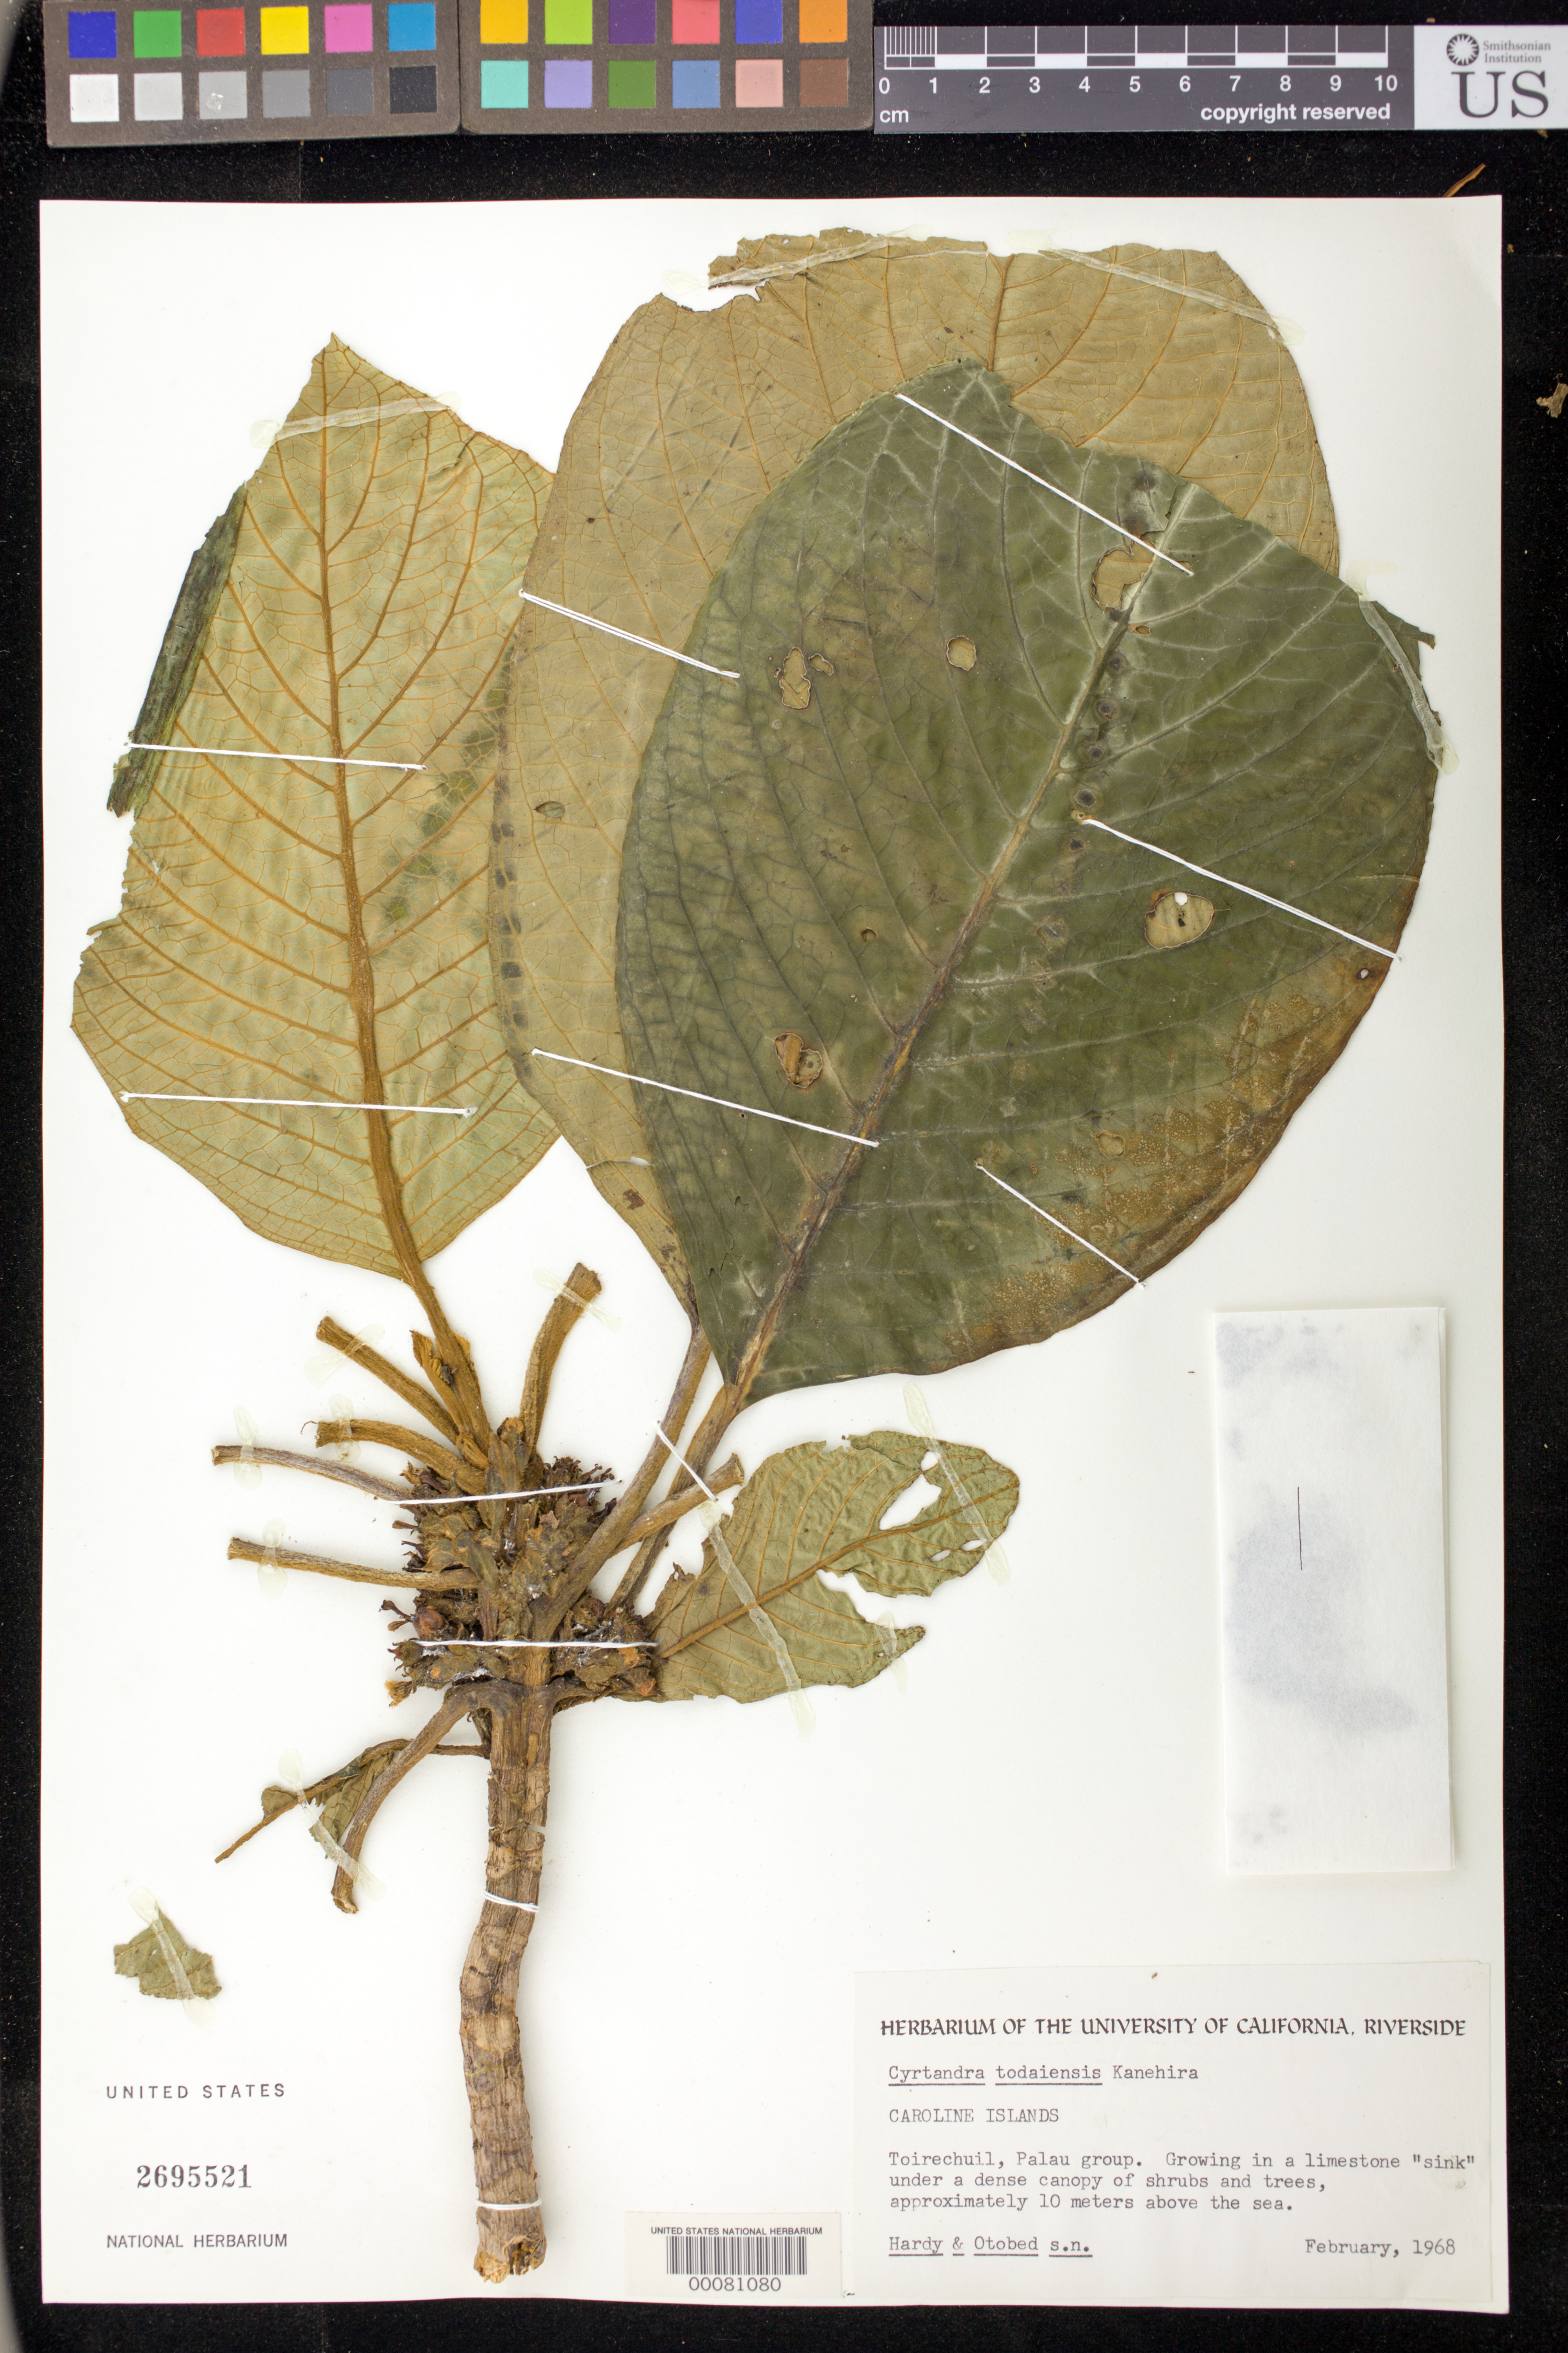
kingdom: Plantae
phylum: Tracheophyta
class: Magnoliopsida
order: Lamiales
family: Gesneriaceae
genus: Cyrtandra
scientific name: Cyrtandra todaiensis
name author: Kaneh.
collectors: D. Hardy & D. O. Otobed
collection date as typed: Feb 1968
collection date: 1968-02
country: Palau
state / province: Caroline Is.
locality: Toirechuil, palau group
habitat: A limestone "sink" under a dense canopy of shrubs and trees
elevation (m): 10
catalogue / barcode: US 2695521